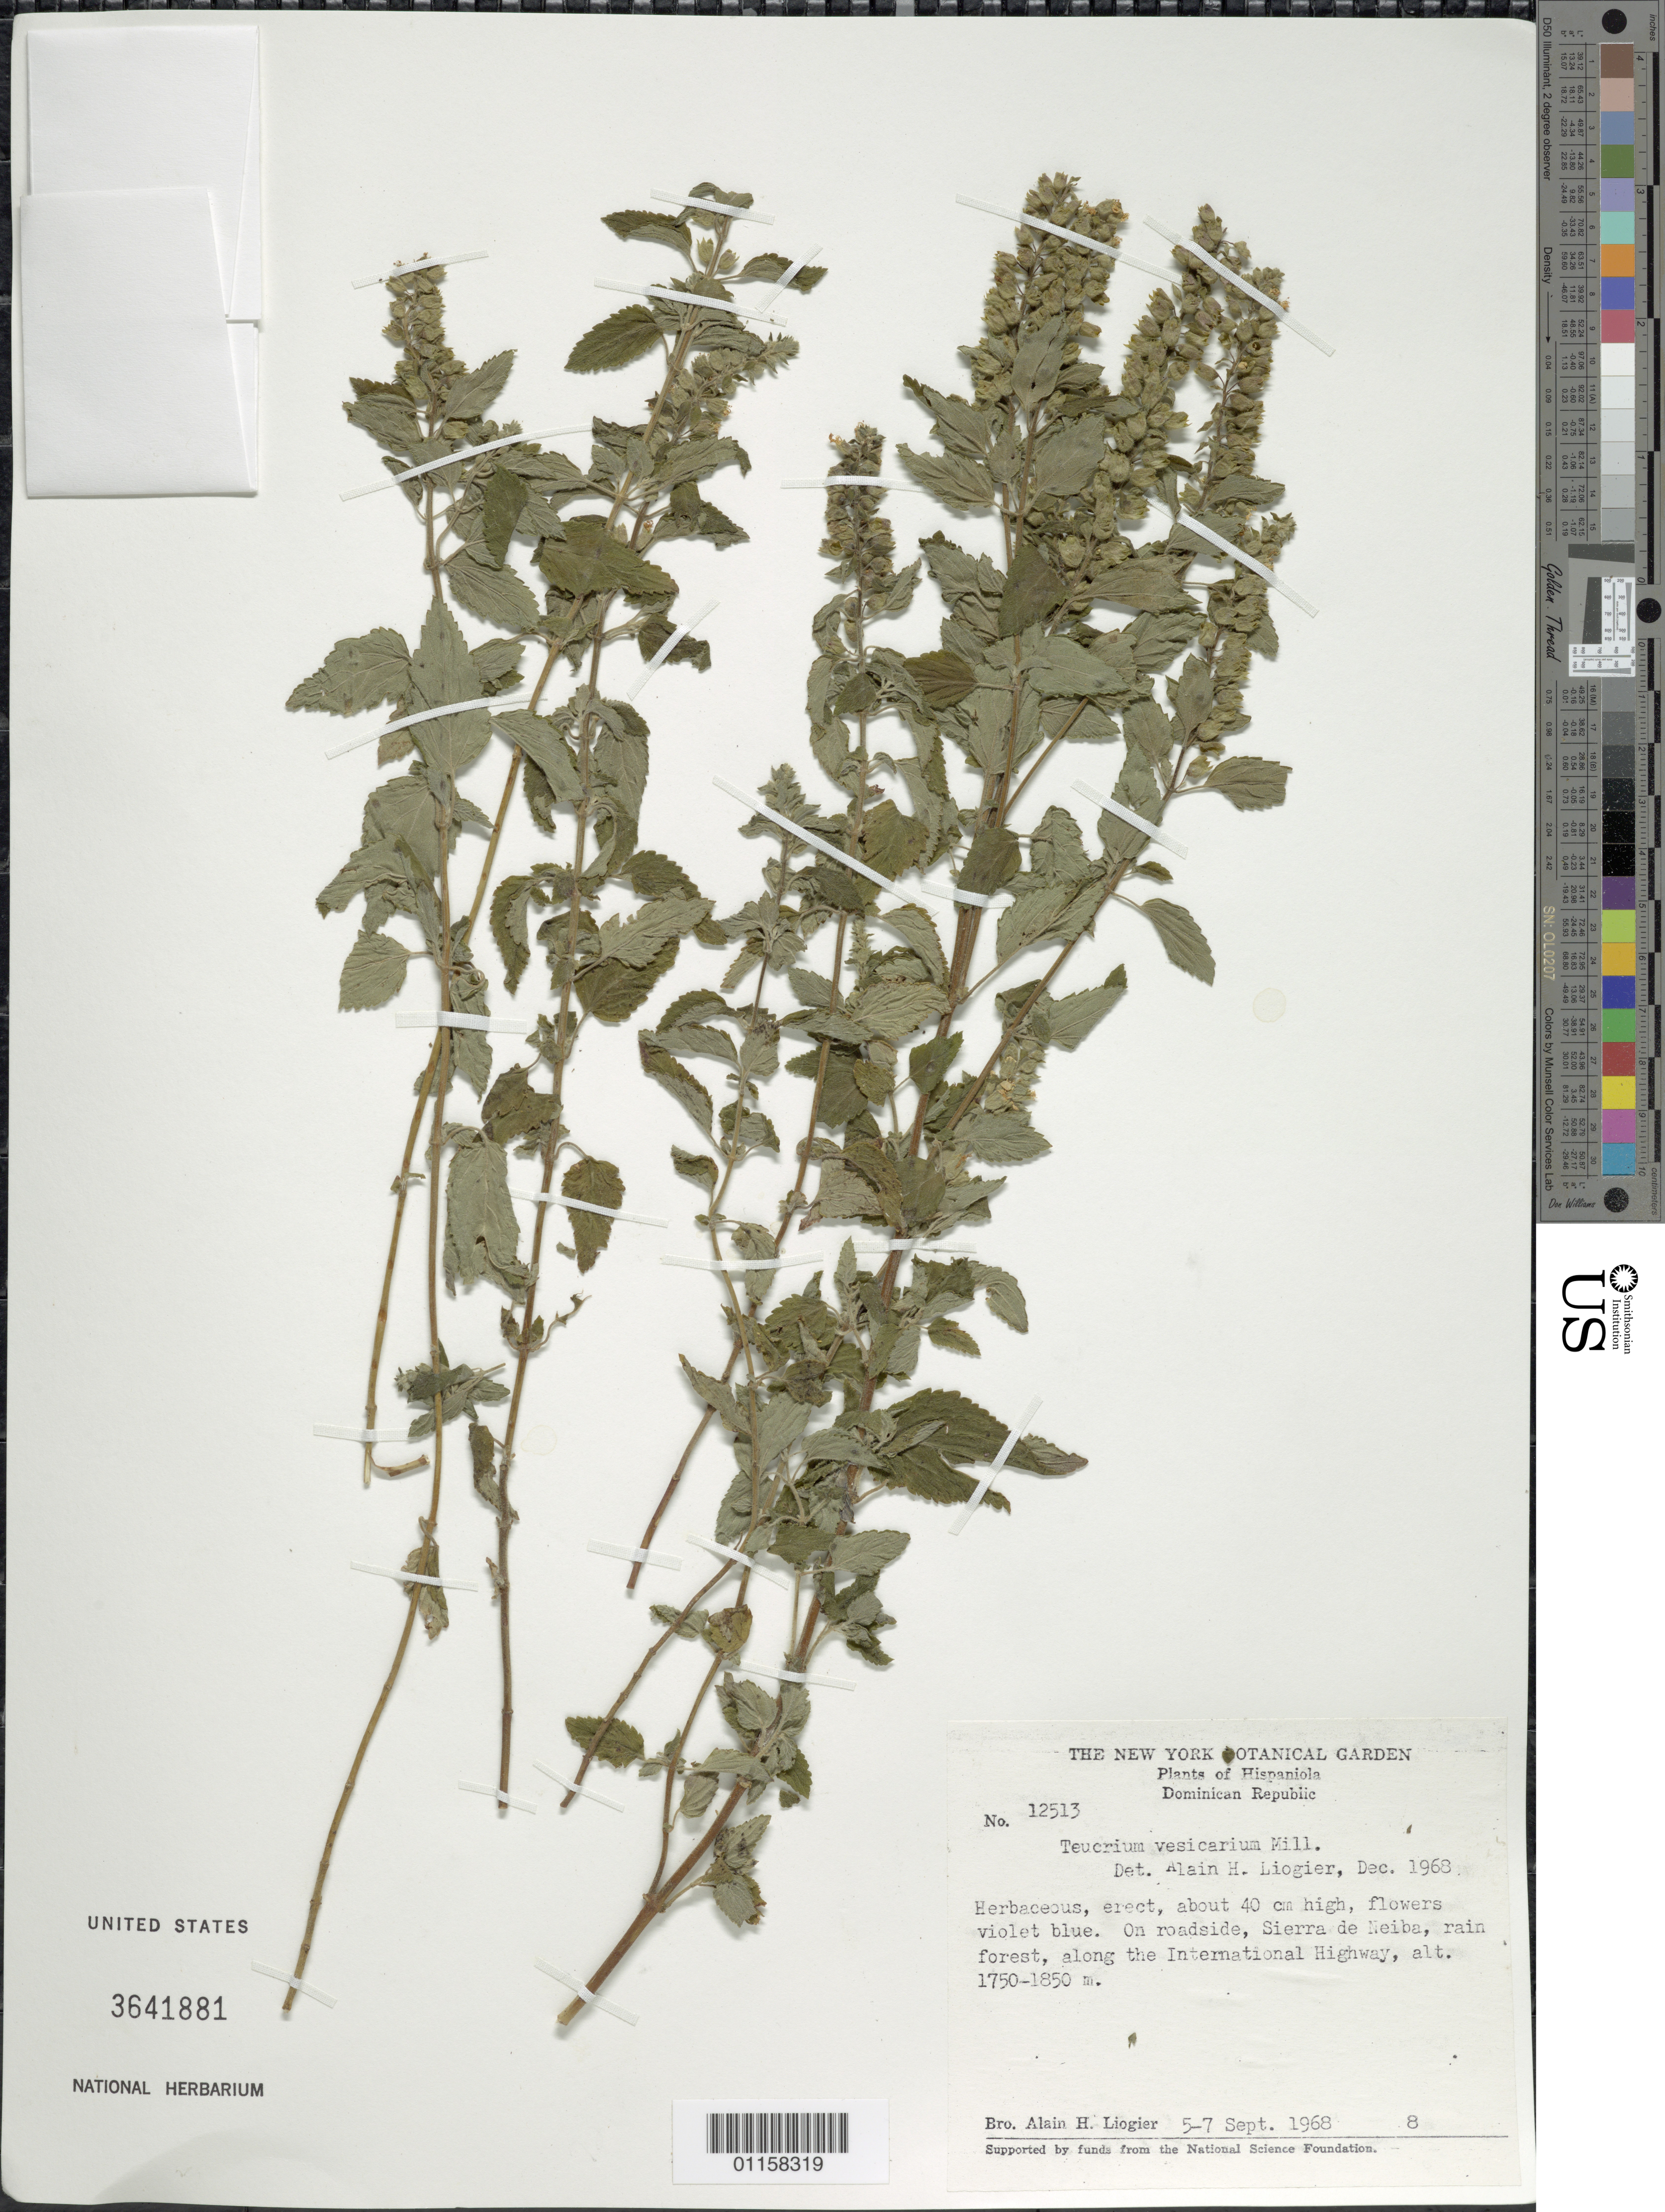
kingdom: Plantae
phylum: Tracheophyta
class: Magnoliopsida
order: Lamiales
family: Lamiaceae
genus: Teucrium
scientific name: Teucrium vesicarium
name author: Mill.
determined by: Liogier, Alain H.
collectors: A. H. Liogier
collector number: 12513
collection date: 1968-09-05/1968-09-07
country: Dominican Republic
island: Hispaniola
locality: Sierra de Neiba, along the International Highway.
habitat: On roadside; rainforest.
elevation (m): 1750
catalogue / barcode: US 3641881